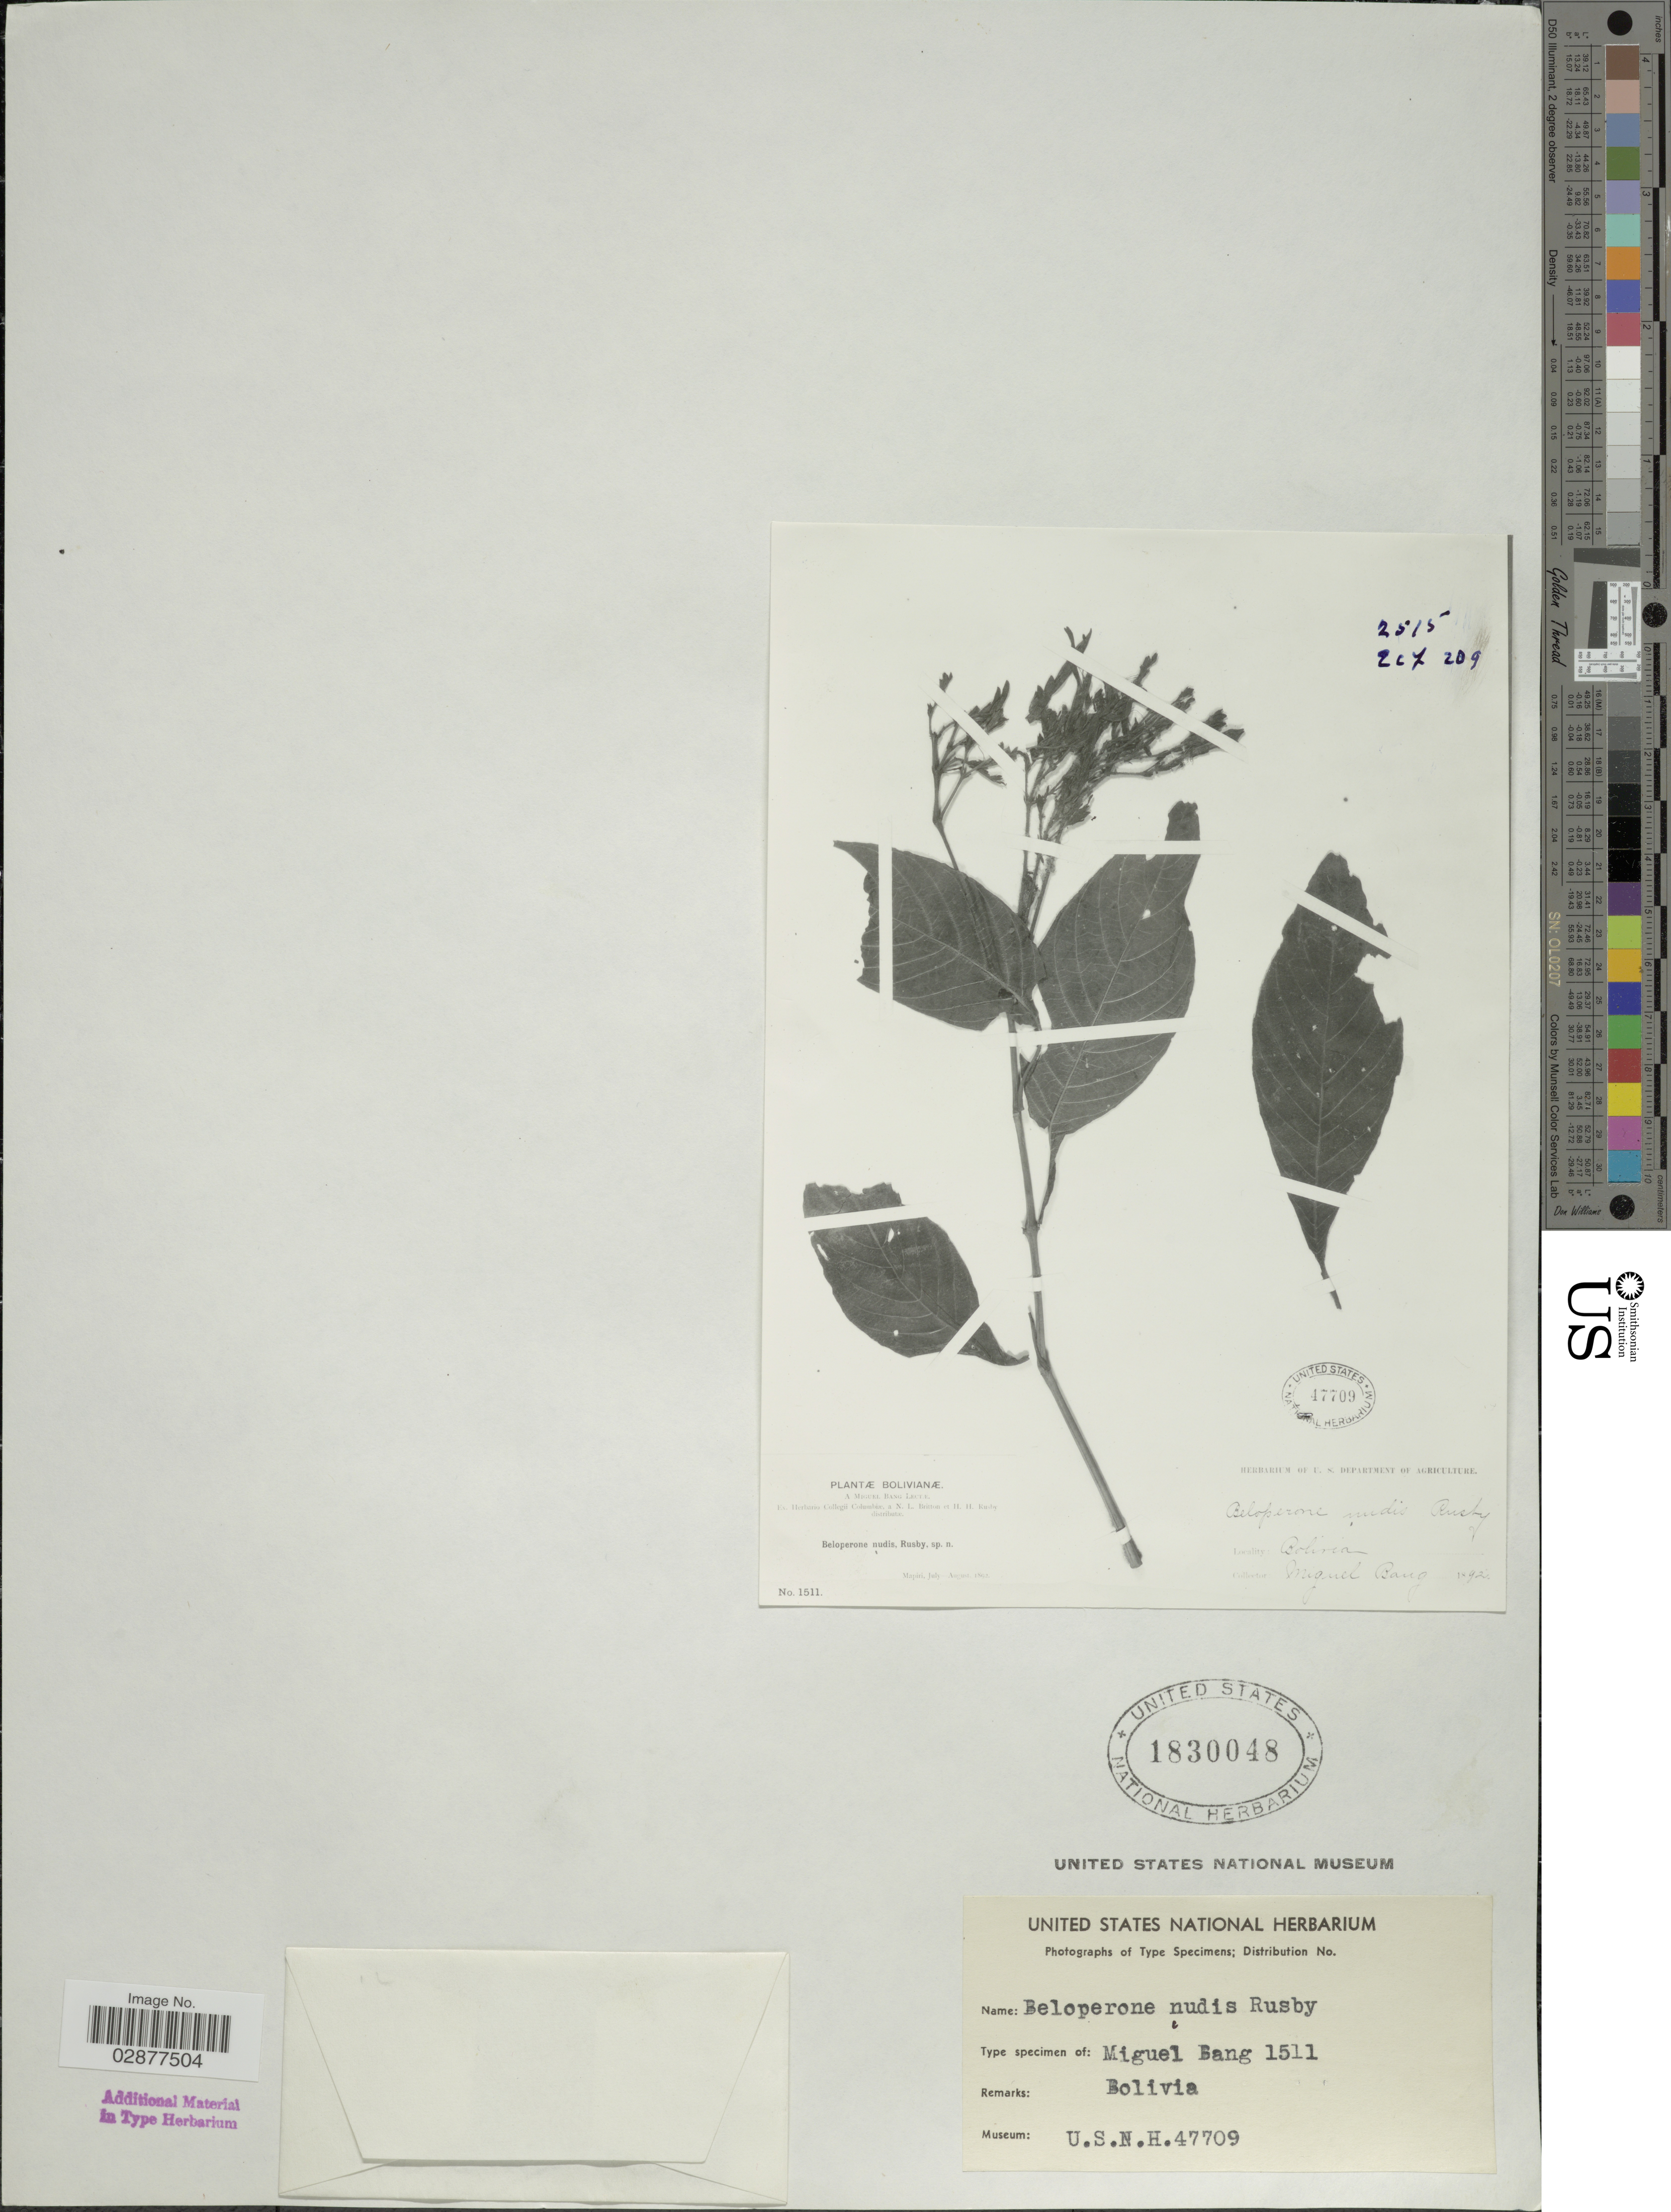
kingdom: Plantae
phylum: Tracheophyta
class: Magnoliopsida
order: Lamiales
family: Acanthaceae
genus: Justicia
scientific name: Justicia boliviensis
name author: (Bremek.) V.A.W. Graham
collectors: M. Bang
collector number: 1511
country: Bolivia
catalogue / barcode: US 1830048-2